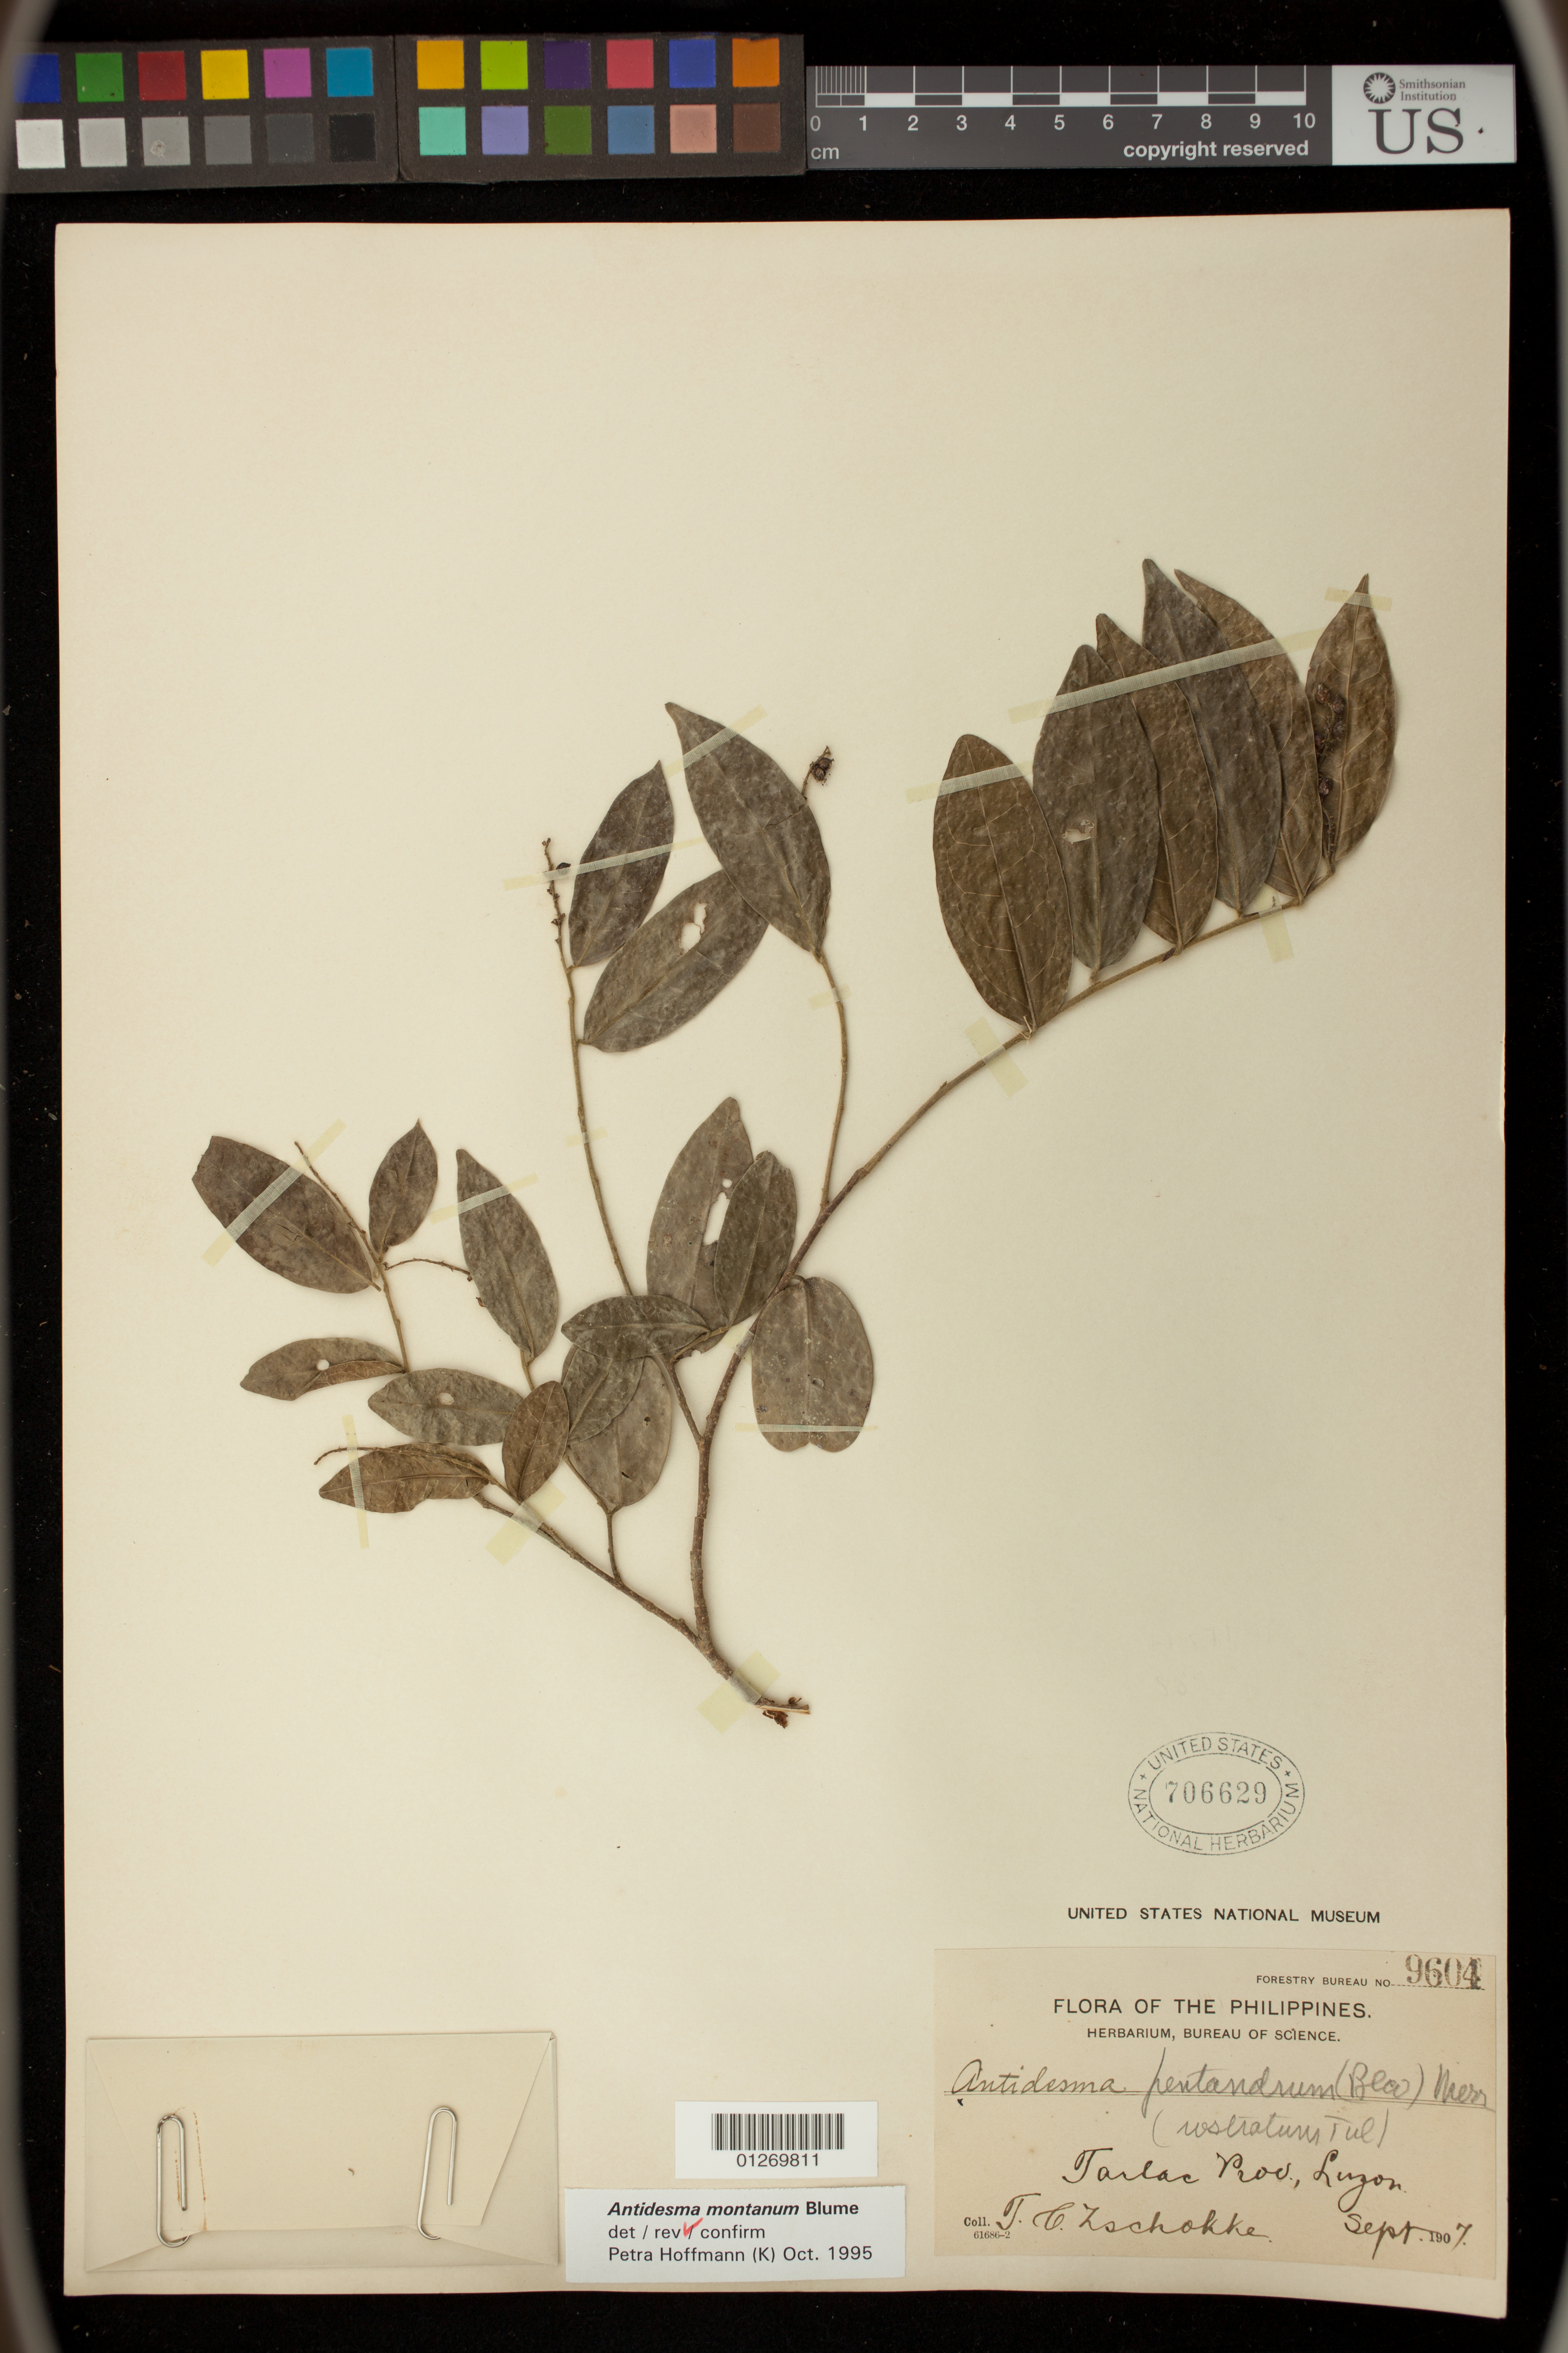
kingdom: Plantae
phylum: Tracheophyta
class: Magnoliopsida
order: Malpighiales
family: Phyllanthaceae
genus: Antidesma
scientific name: Antidesma montanum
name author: Blume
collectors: T. C. Zschokke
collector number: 9604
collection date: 1907-09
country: Philippines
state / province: Central Luzon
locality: Tarlac Prov.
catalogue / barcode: US 706629